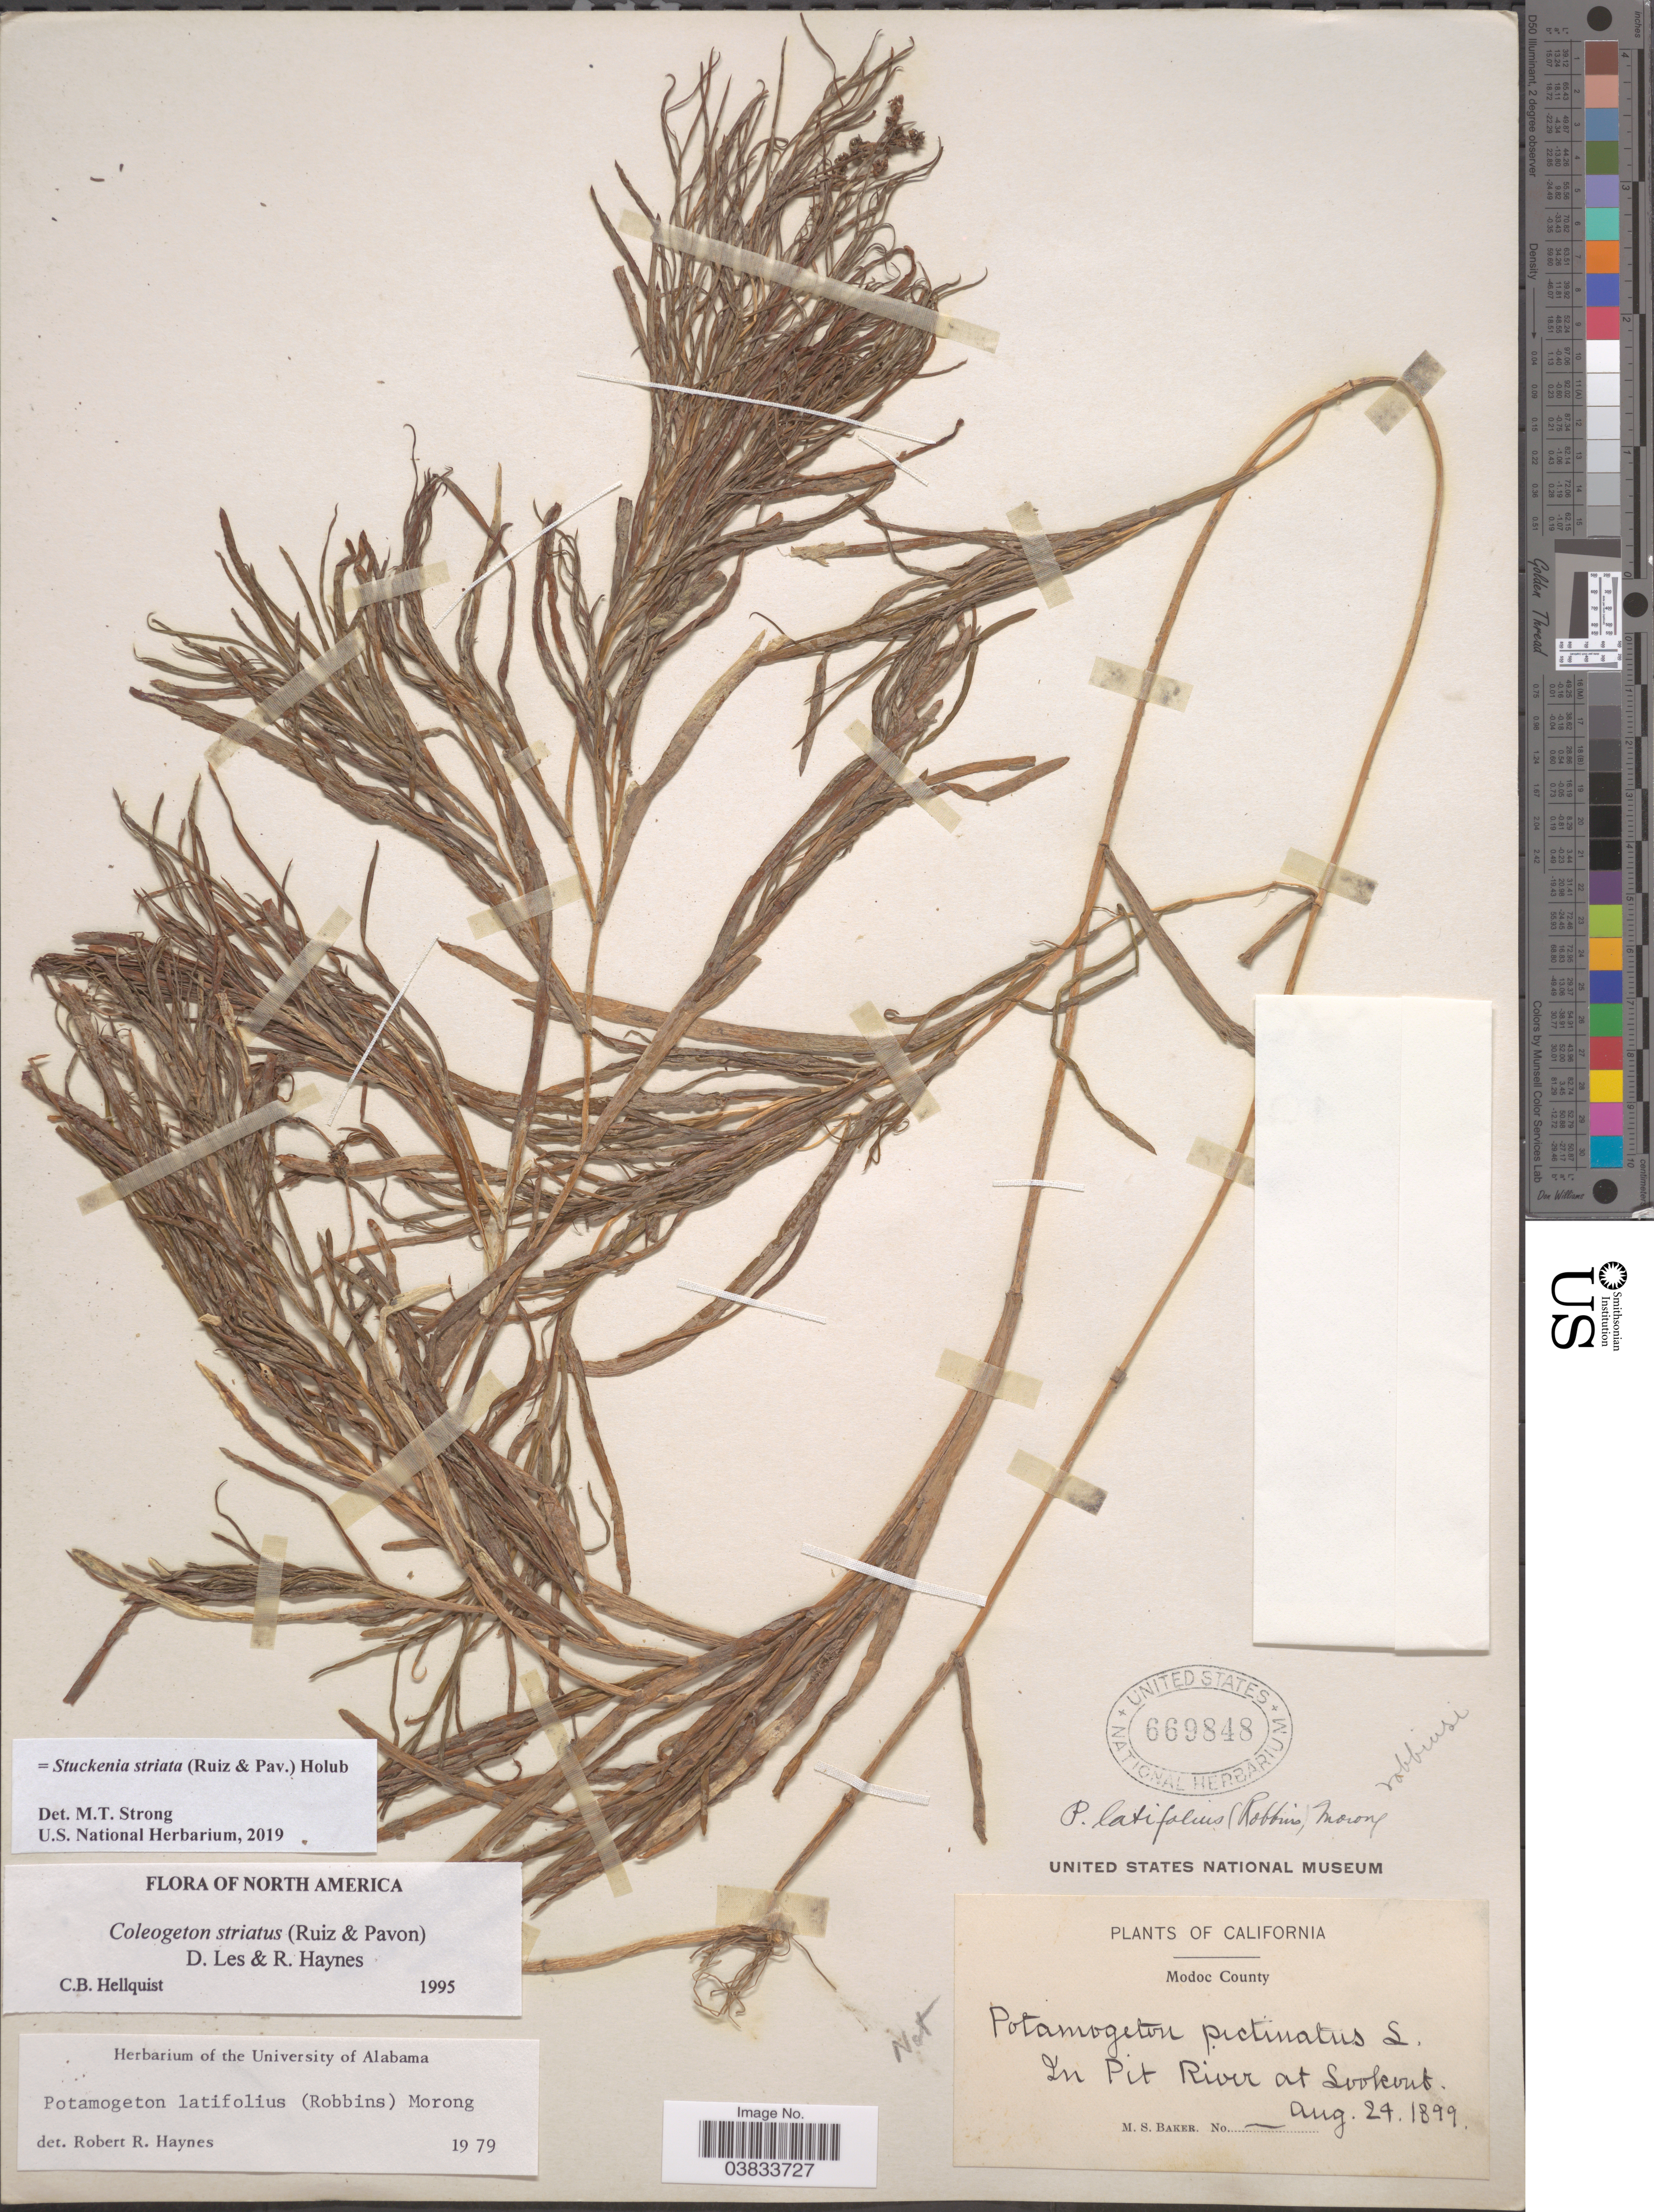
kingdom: Plantae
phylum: Tracheophyta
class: Liliopsida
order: Alismatales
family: Potamogetonaceae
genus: Stuckenia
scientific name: Stuckenia striata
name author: (Ruiz & Pav.) Holub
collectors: M. S. Baker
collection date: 1899-08-24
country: United States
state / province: California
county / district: Modoc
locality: Modoc County. In Pit River at Lookout.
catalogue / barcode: US 669848